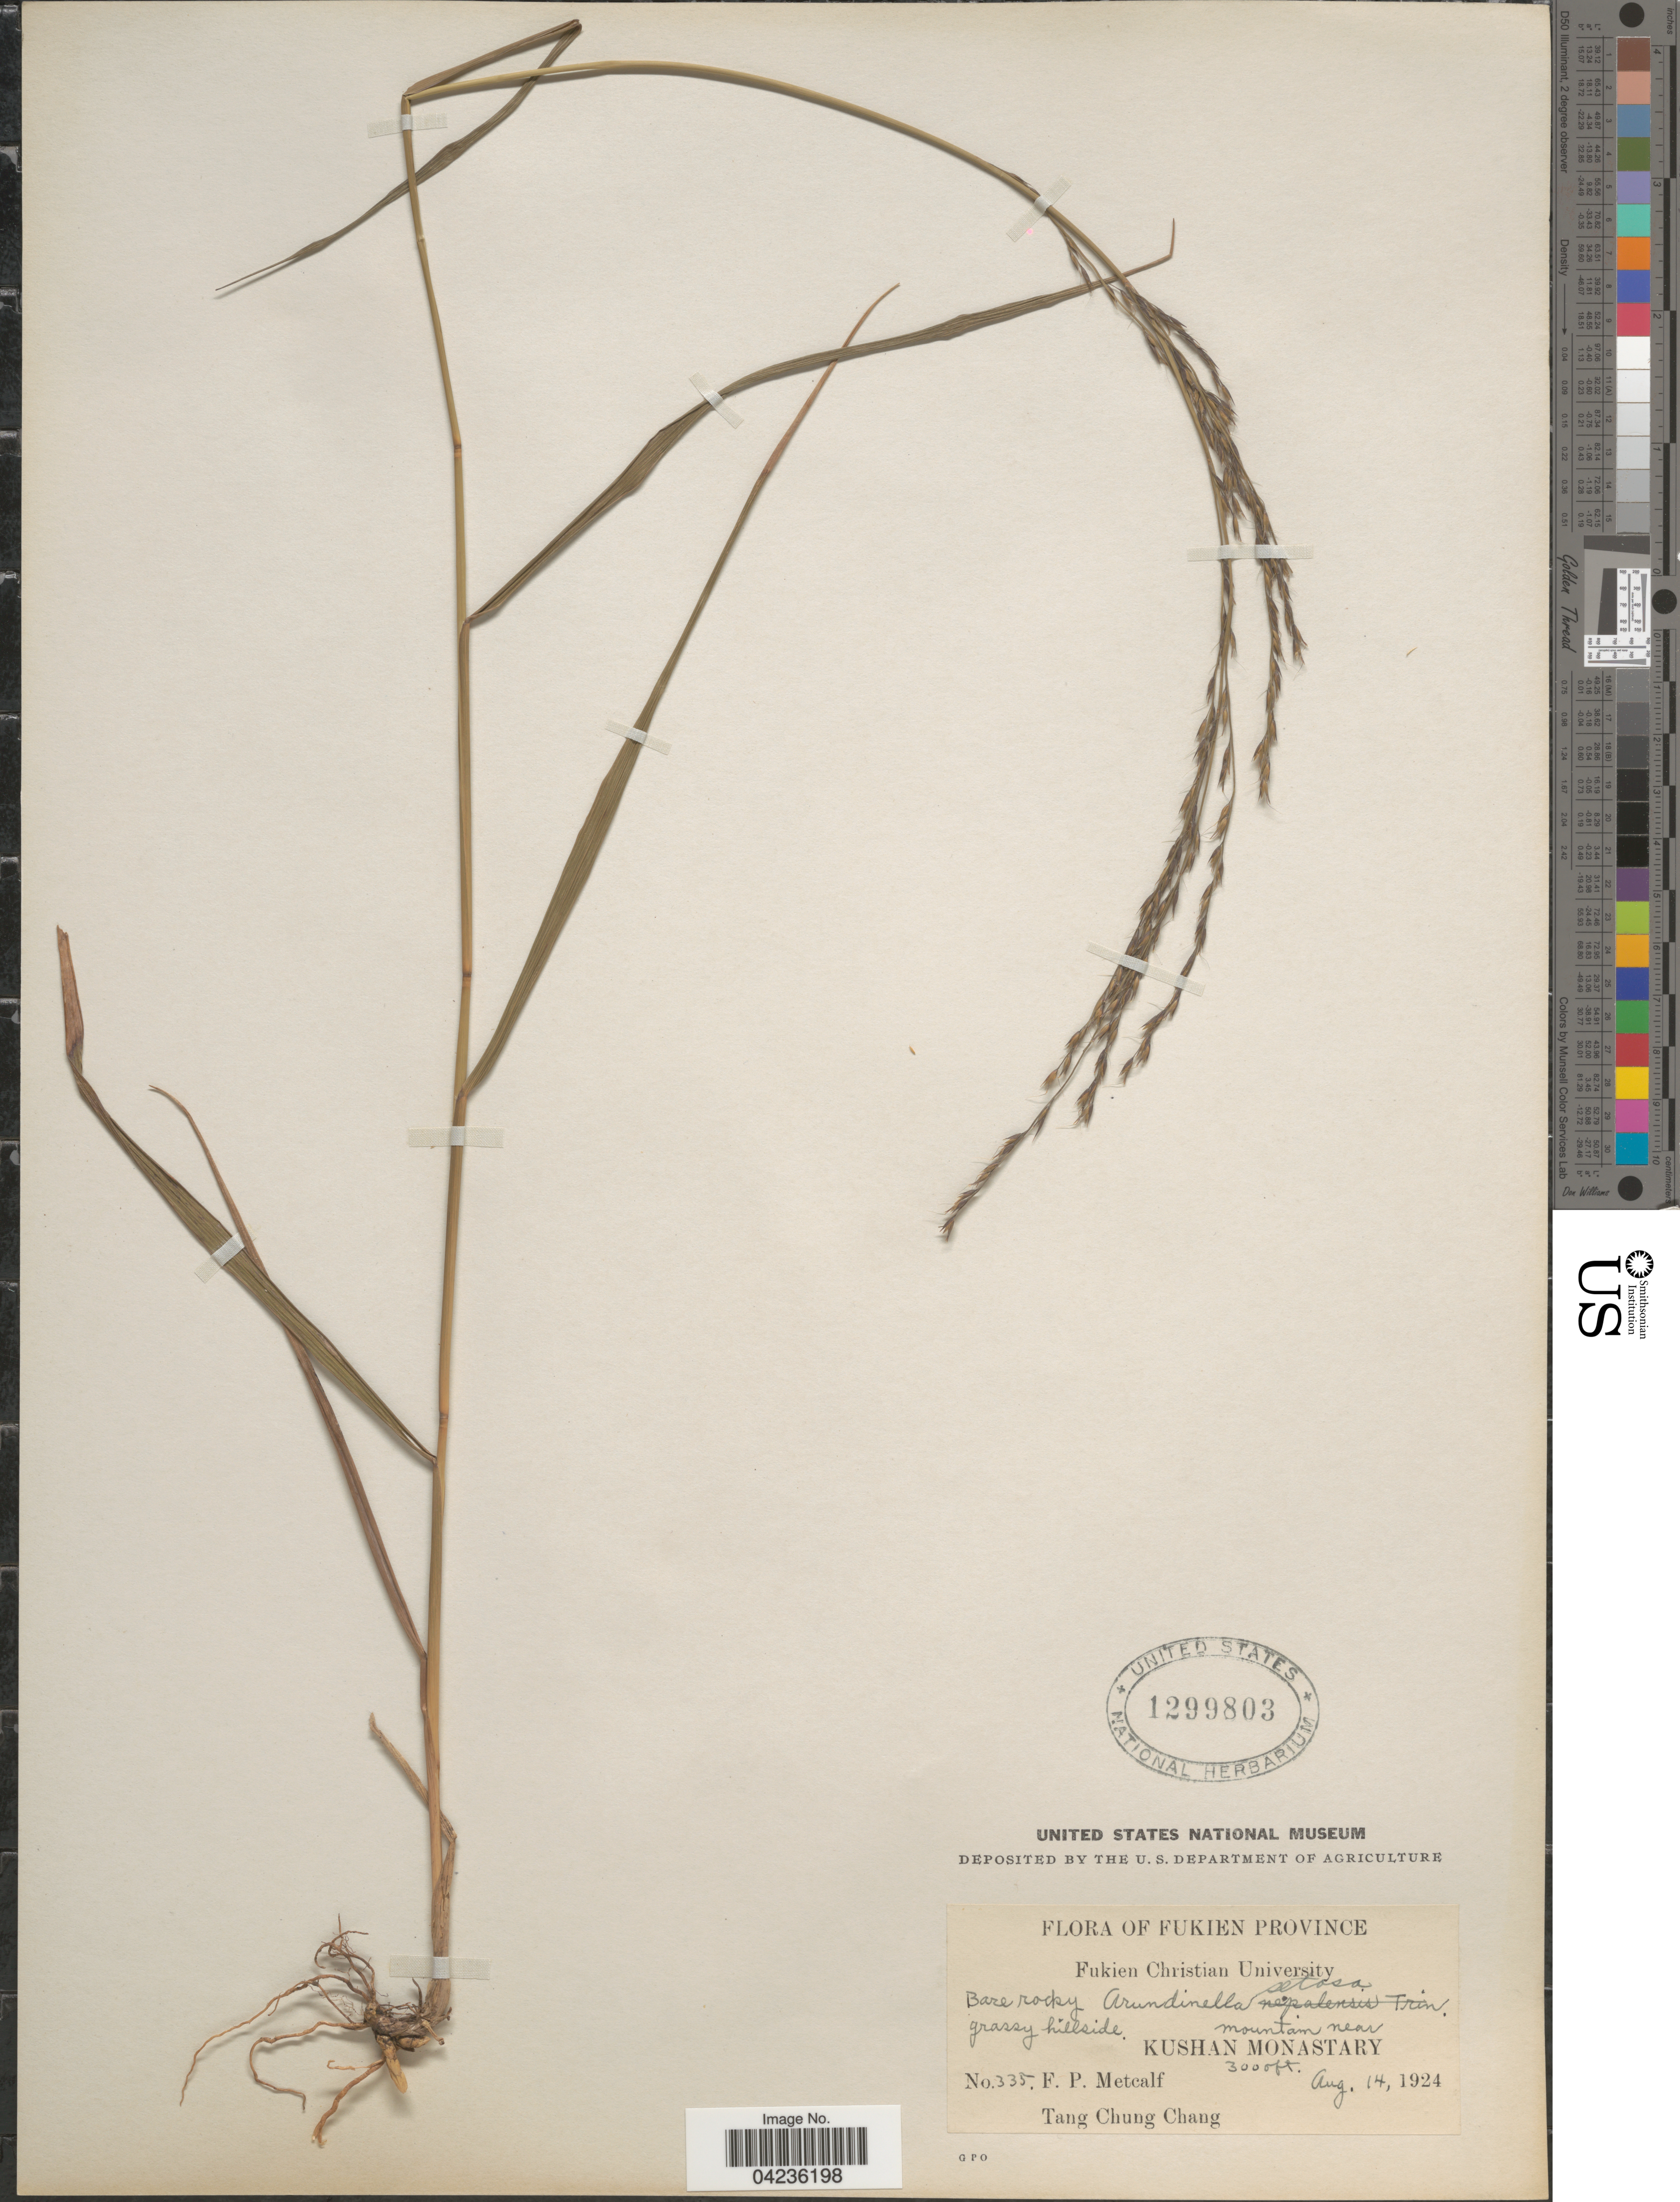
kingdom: Plantae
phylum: Tracheophyta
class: Liliopsida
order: Poales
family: Poaceae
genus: Arundinella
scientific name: Arundinella setosa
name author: Trin.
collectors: F. Metcalf & C. C. Tang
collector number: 335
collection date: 1924-08-14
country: China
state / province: Fujian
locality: Fukien Province. Mountain near Kushan Monastary.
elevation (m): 914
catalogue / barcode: US 1299803